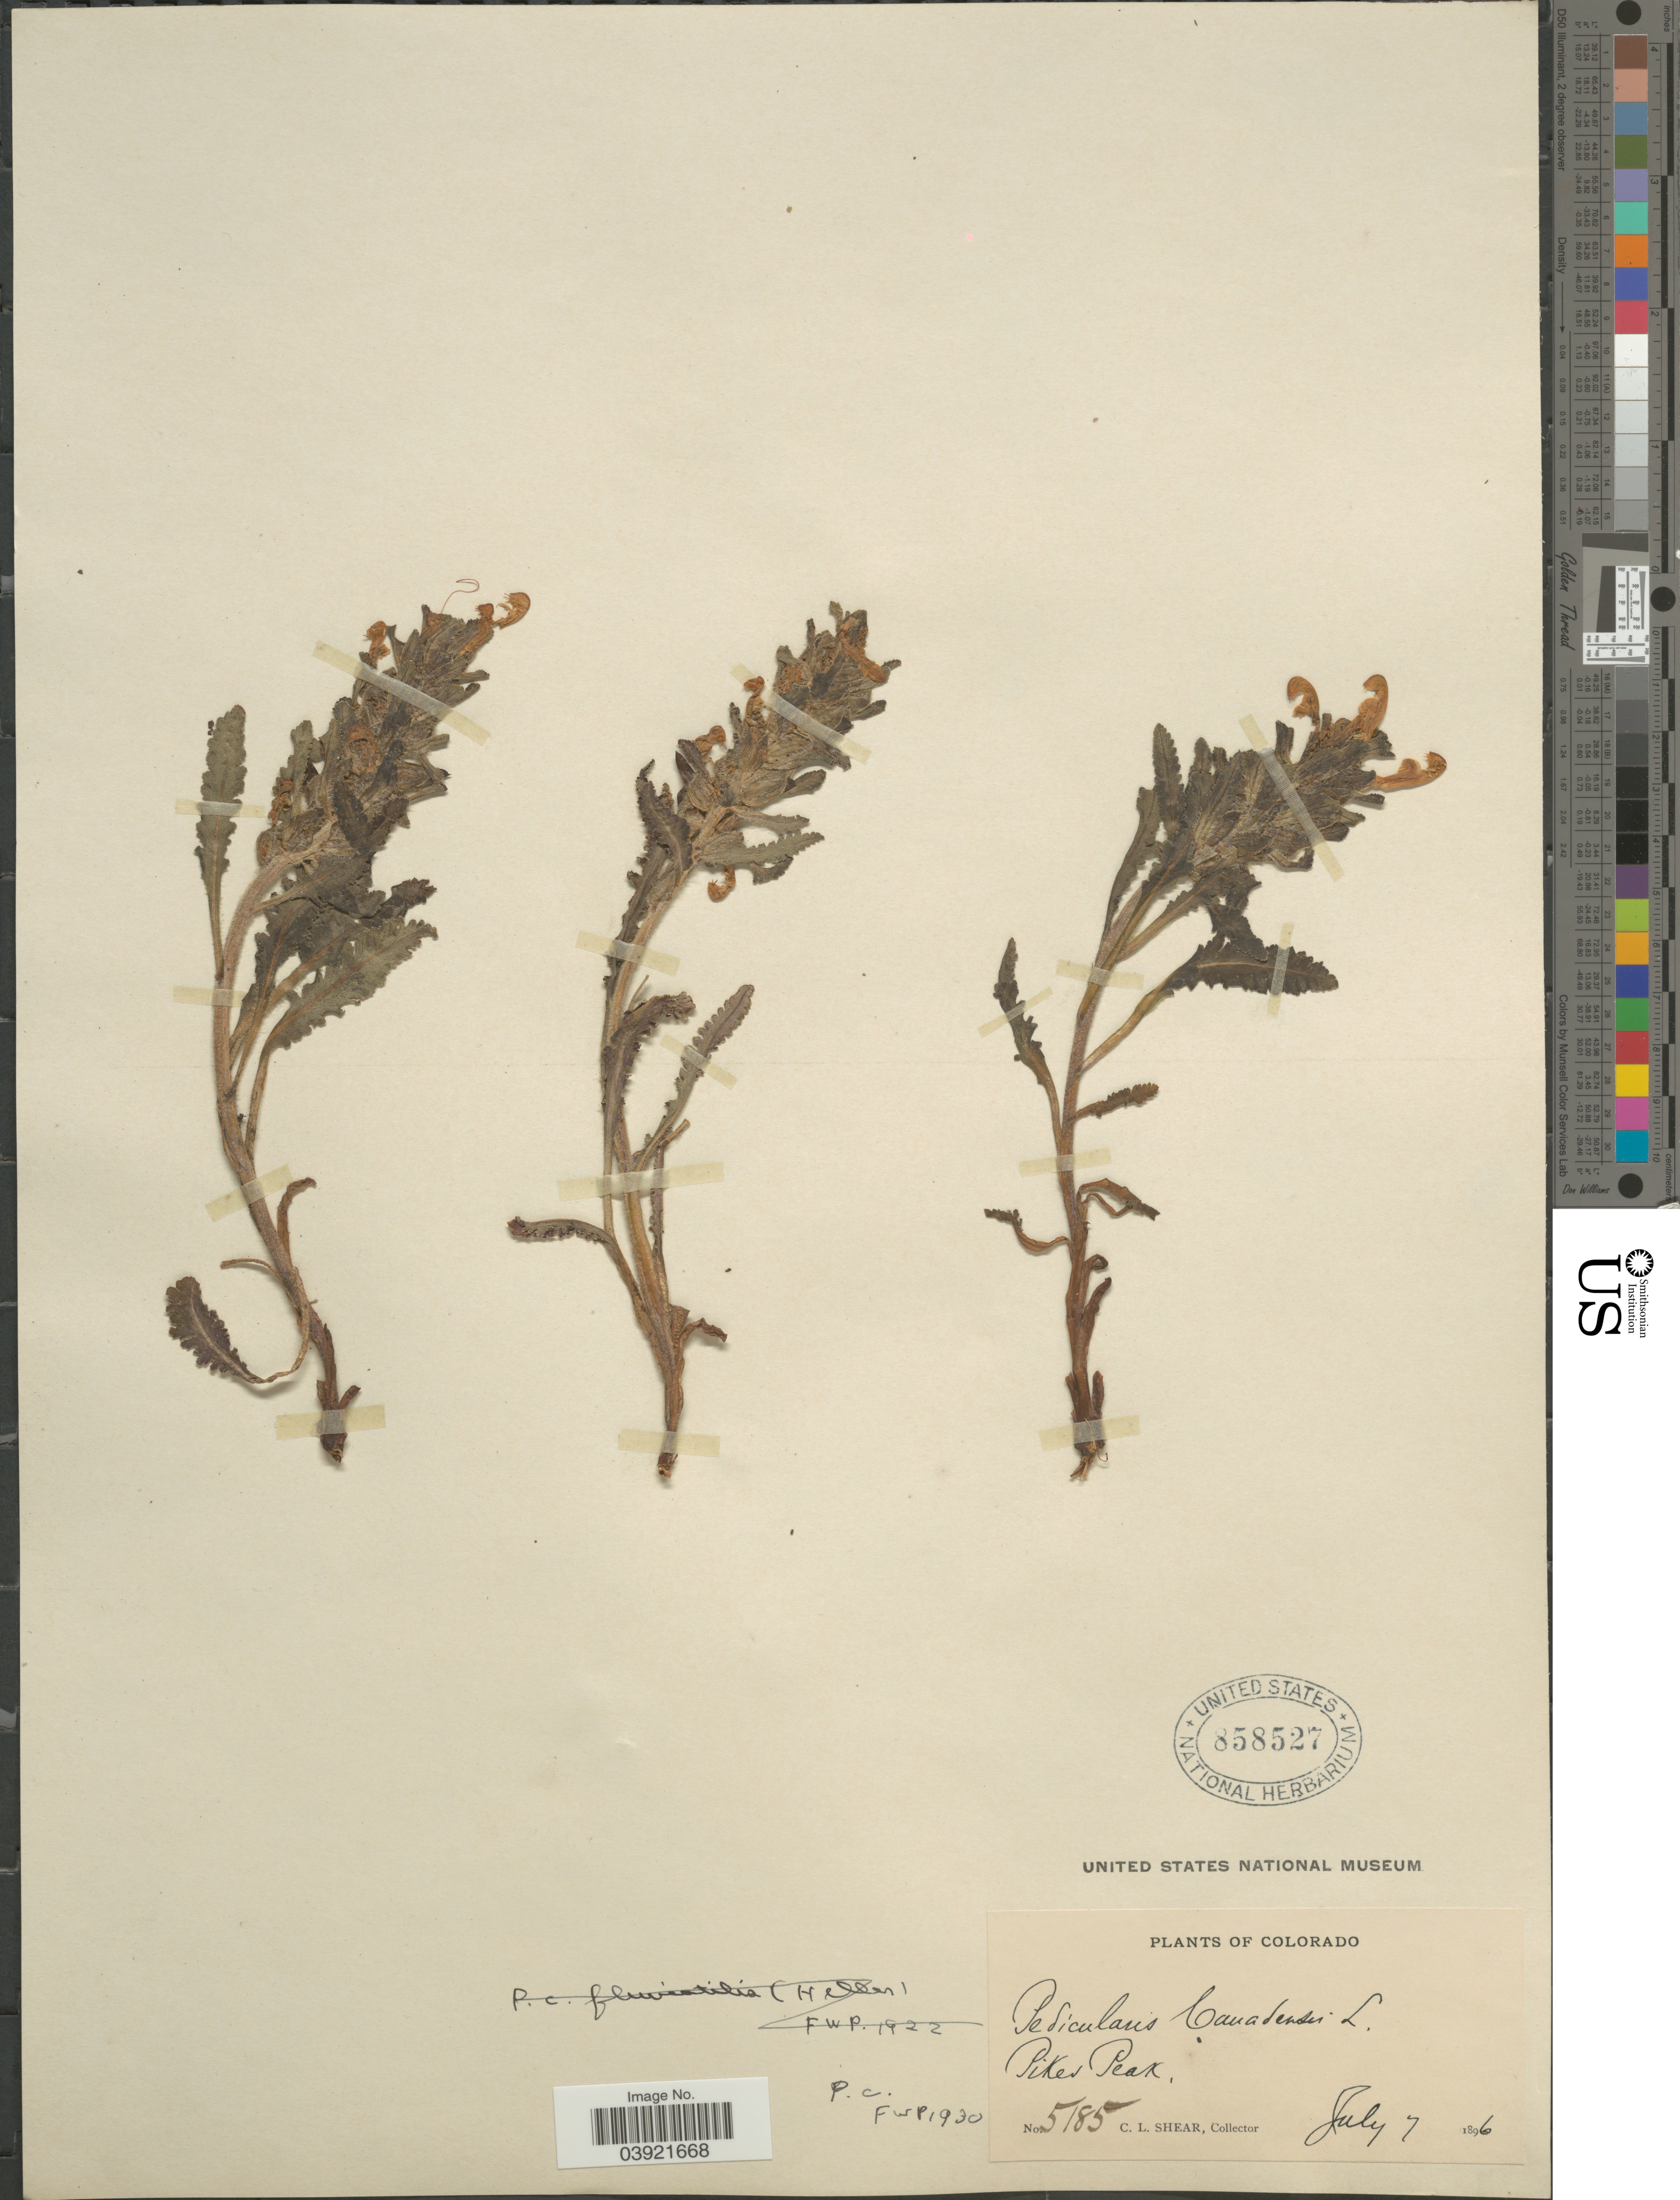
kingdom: Plantae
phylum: Tracheophyta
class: Magnoliopsida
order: Lamiales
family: Orobanchaceae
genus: Pedicularis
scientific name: Pedicularis canadensis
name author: L.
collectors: C. L. Shear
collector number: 5185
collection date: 1896-07-07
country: United States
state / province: Colorado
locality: Pikes Peak.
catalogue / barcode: US 858527